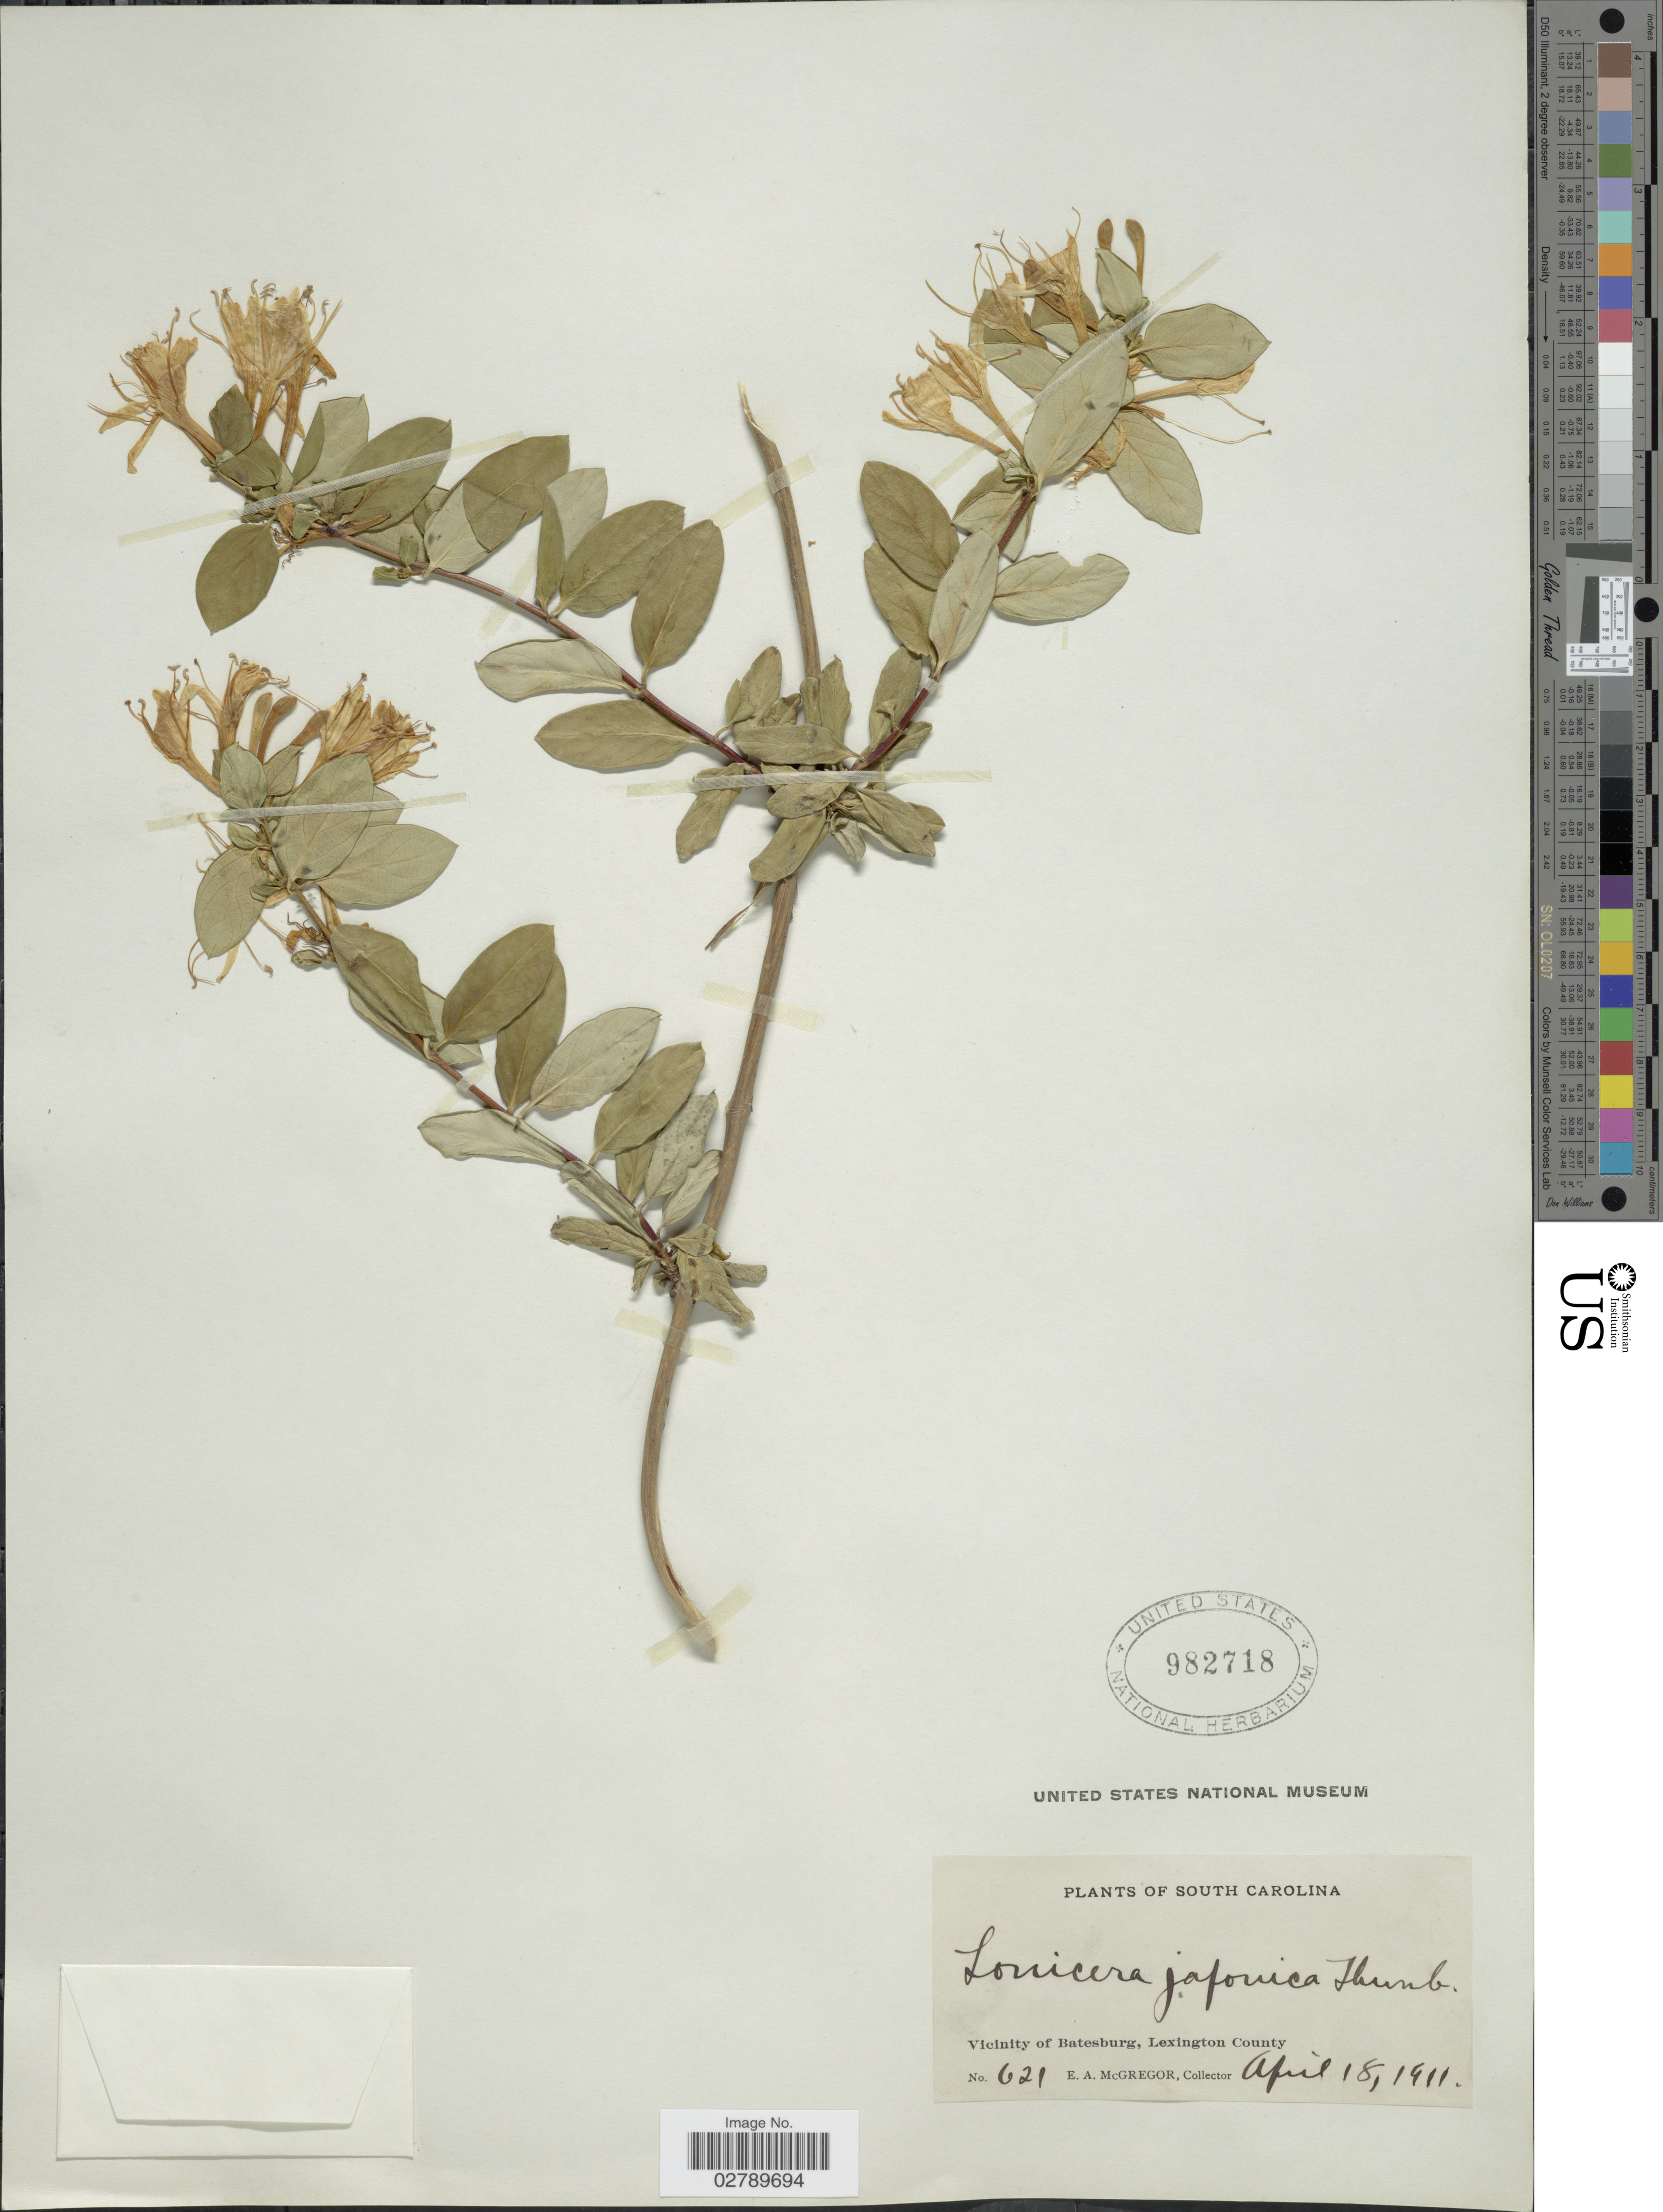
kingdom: Plantae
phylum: Tracheophyta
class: Magnoliopsida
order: Dipsacales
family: Caprifoliaceae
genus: Lonicera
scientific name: Lonicera japonica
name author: Thunb.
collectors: E. A. McGregor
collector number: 621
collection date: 1911-04-18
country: United States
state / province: South Carolina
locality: Vicinity of Batesburg, Lexington County.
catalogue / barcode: US 982718